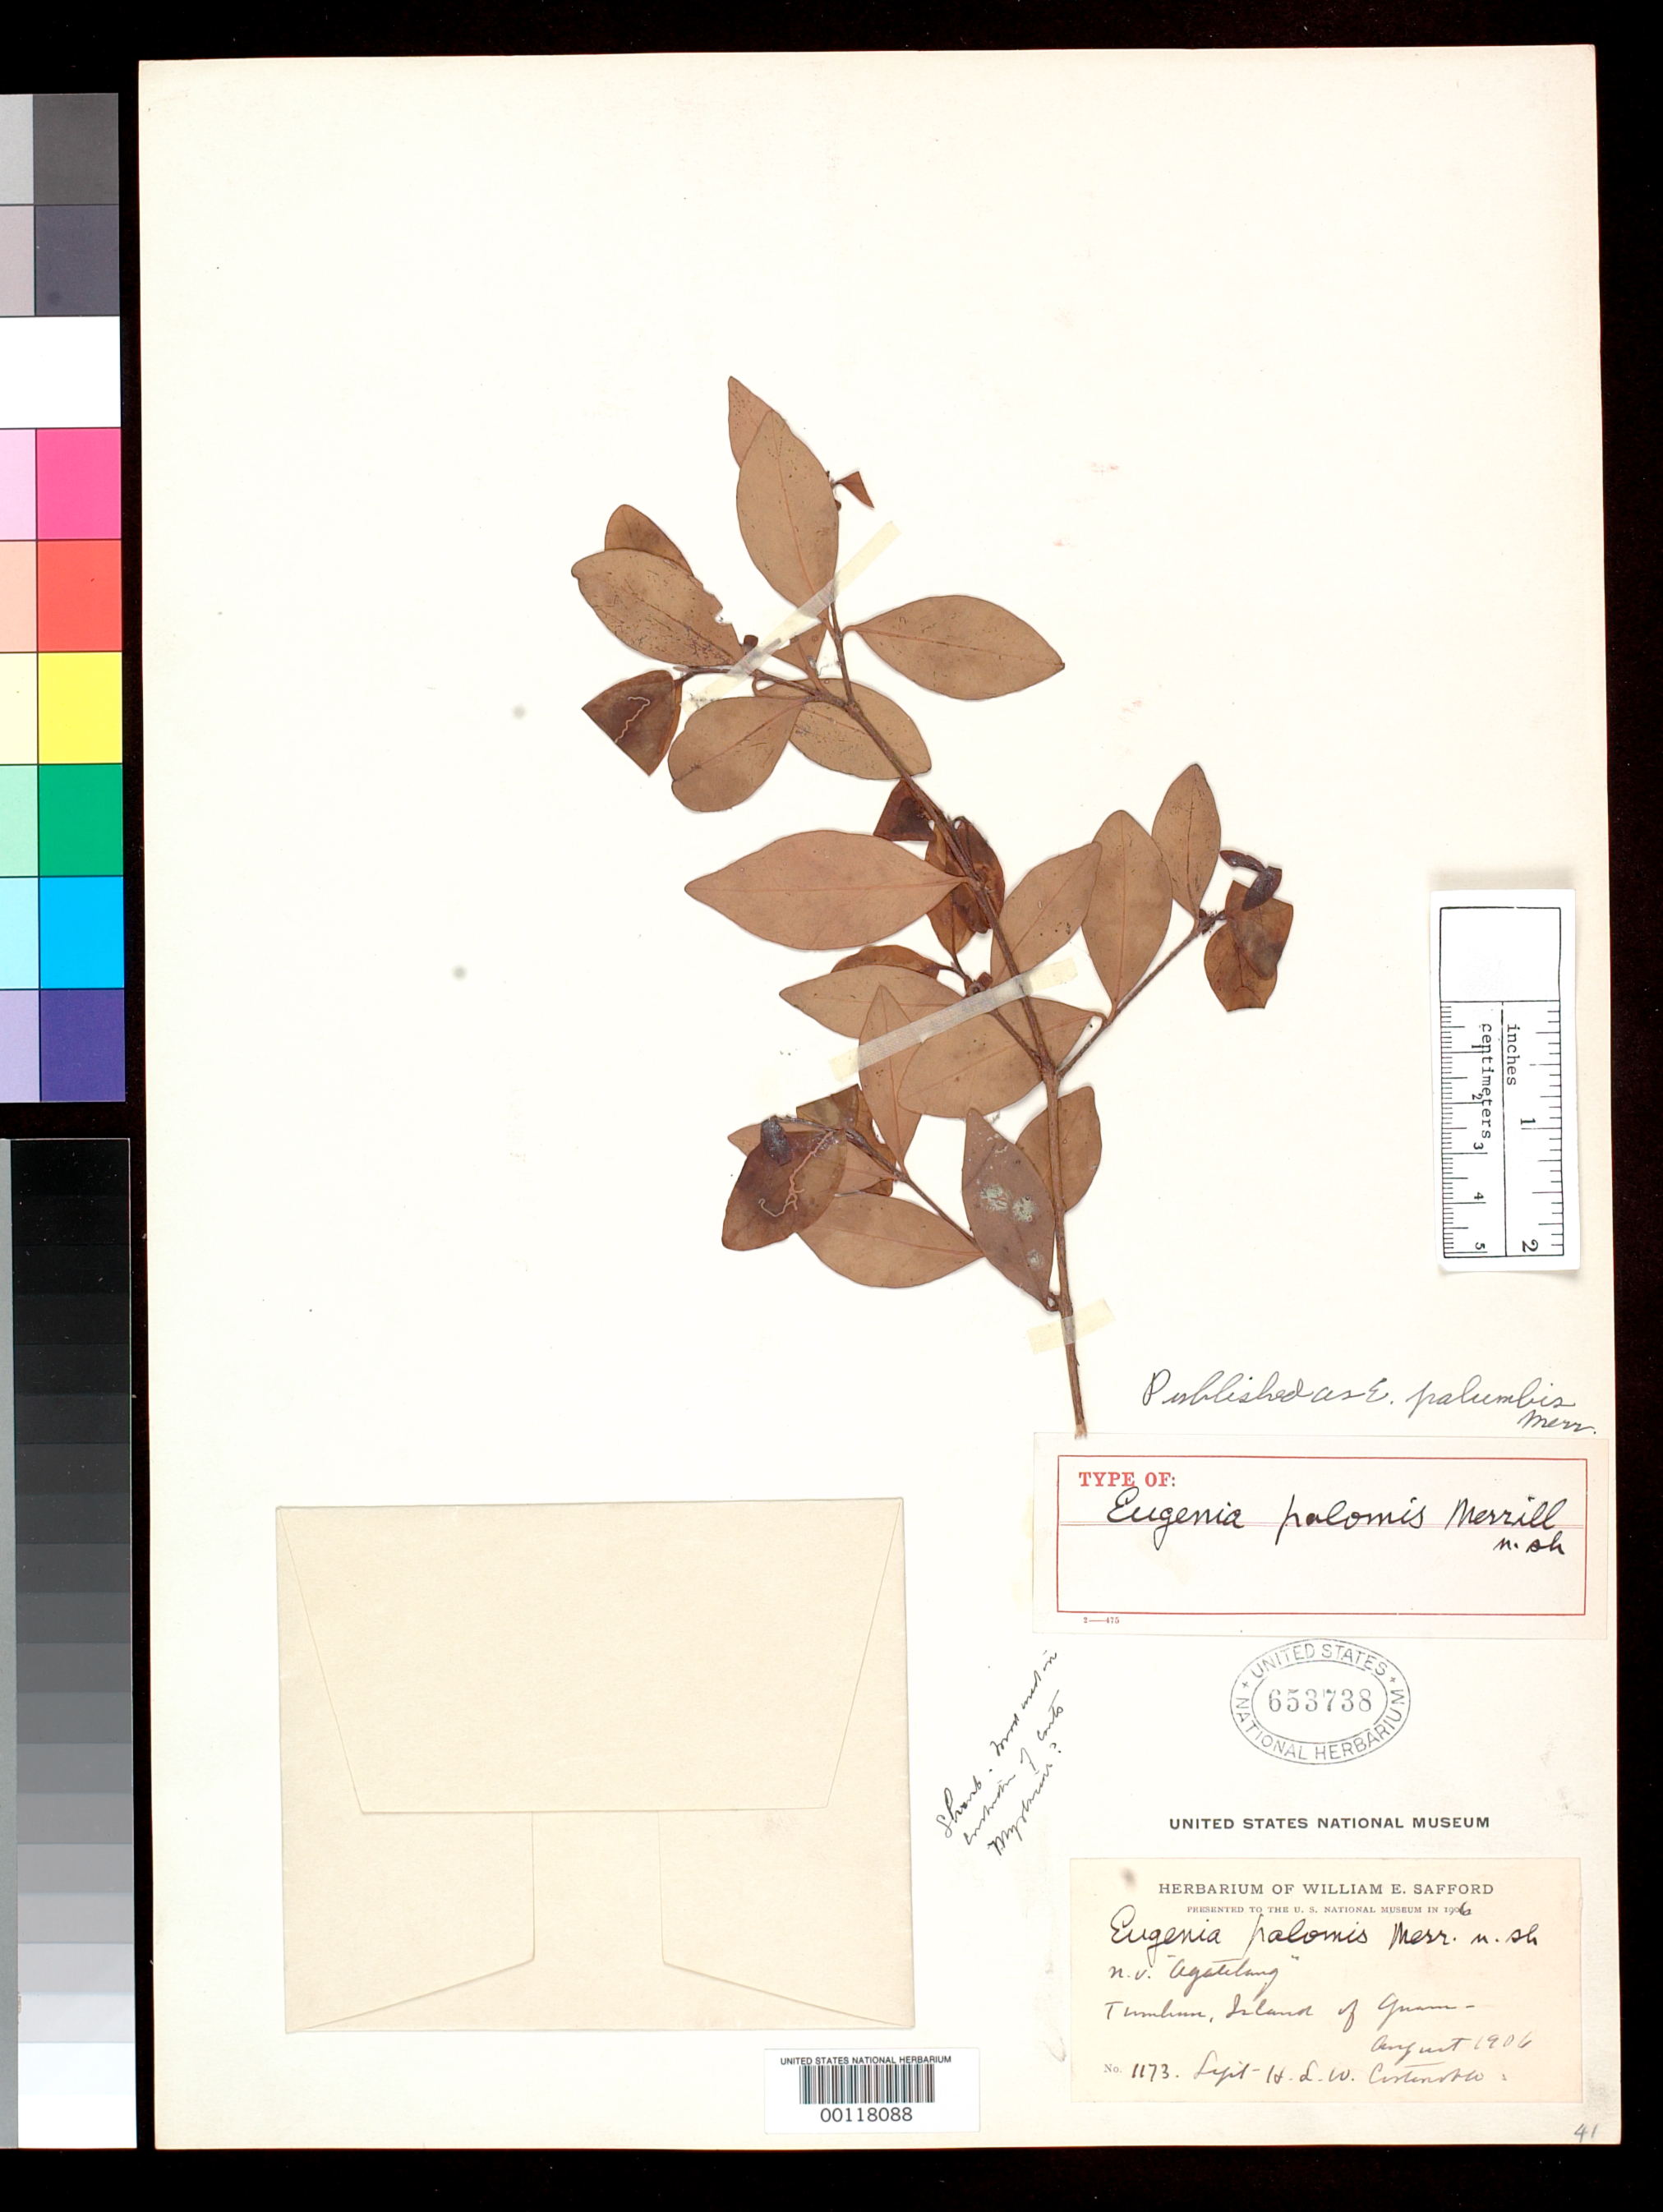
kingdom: Plantae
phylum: Tracheophyta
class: Magnoliopsida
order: Myrtales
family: Myrtaceae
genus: Eugenia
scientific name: Eugenia palumbis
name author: Merr.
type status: Holotype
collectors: H. Costenoble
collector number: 1173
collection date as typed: Aug 1906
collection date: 1906-08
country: Guam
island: Guam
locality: Tumbun.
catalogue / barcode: US 653738